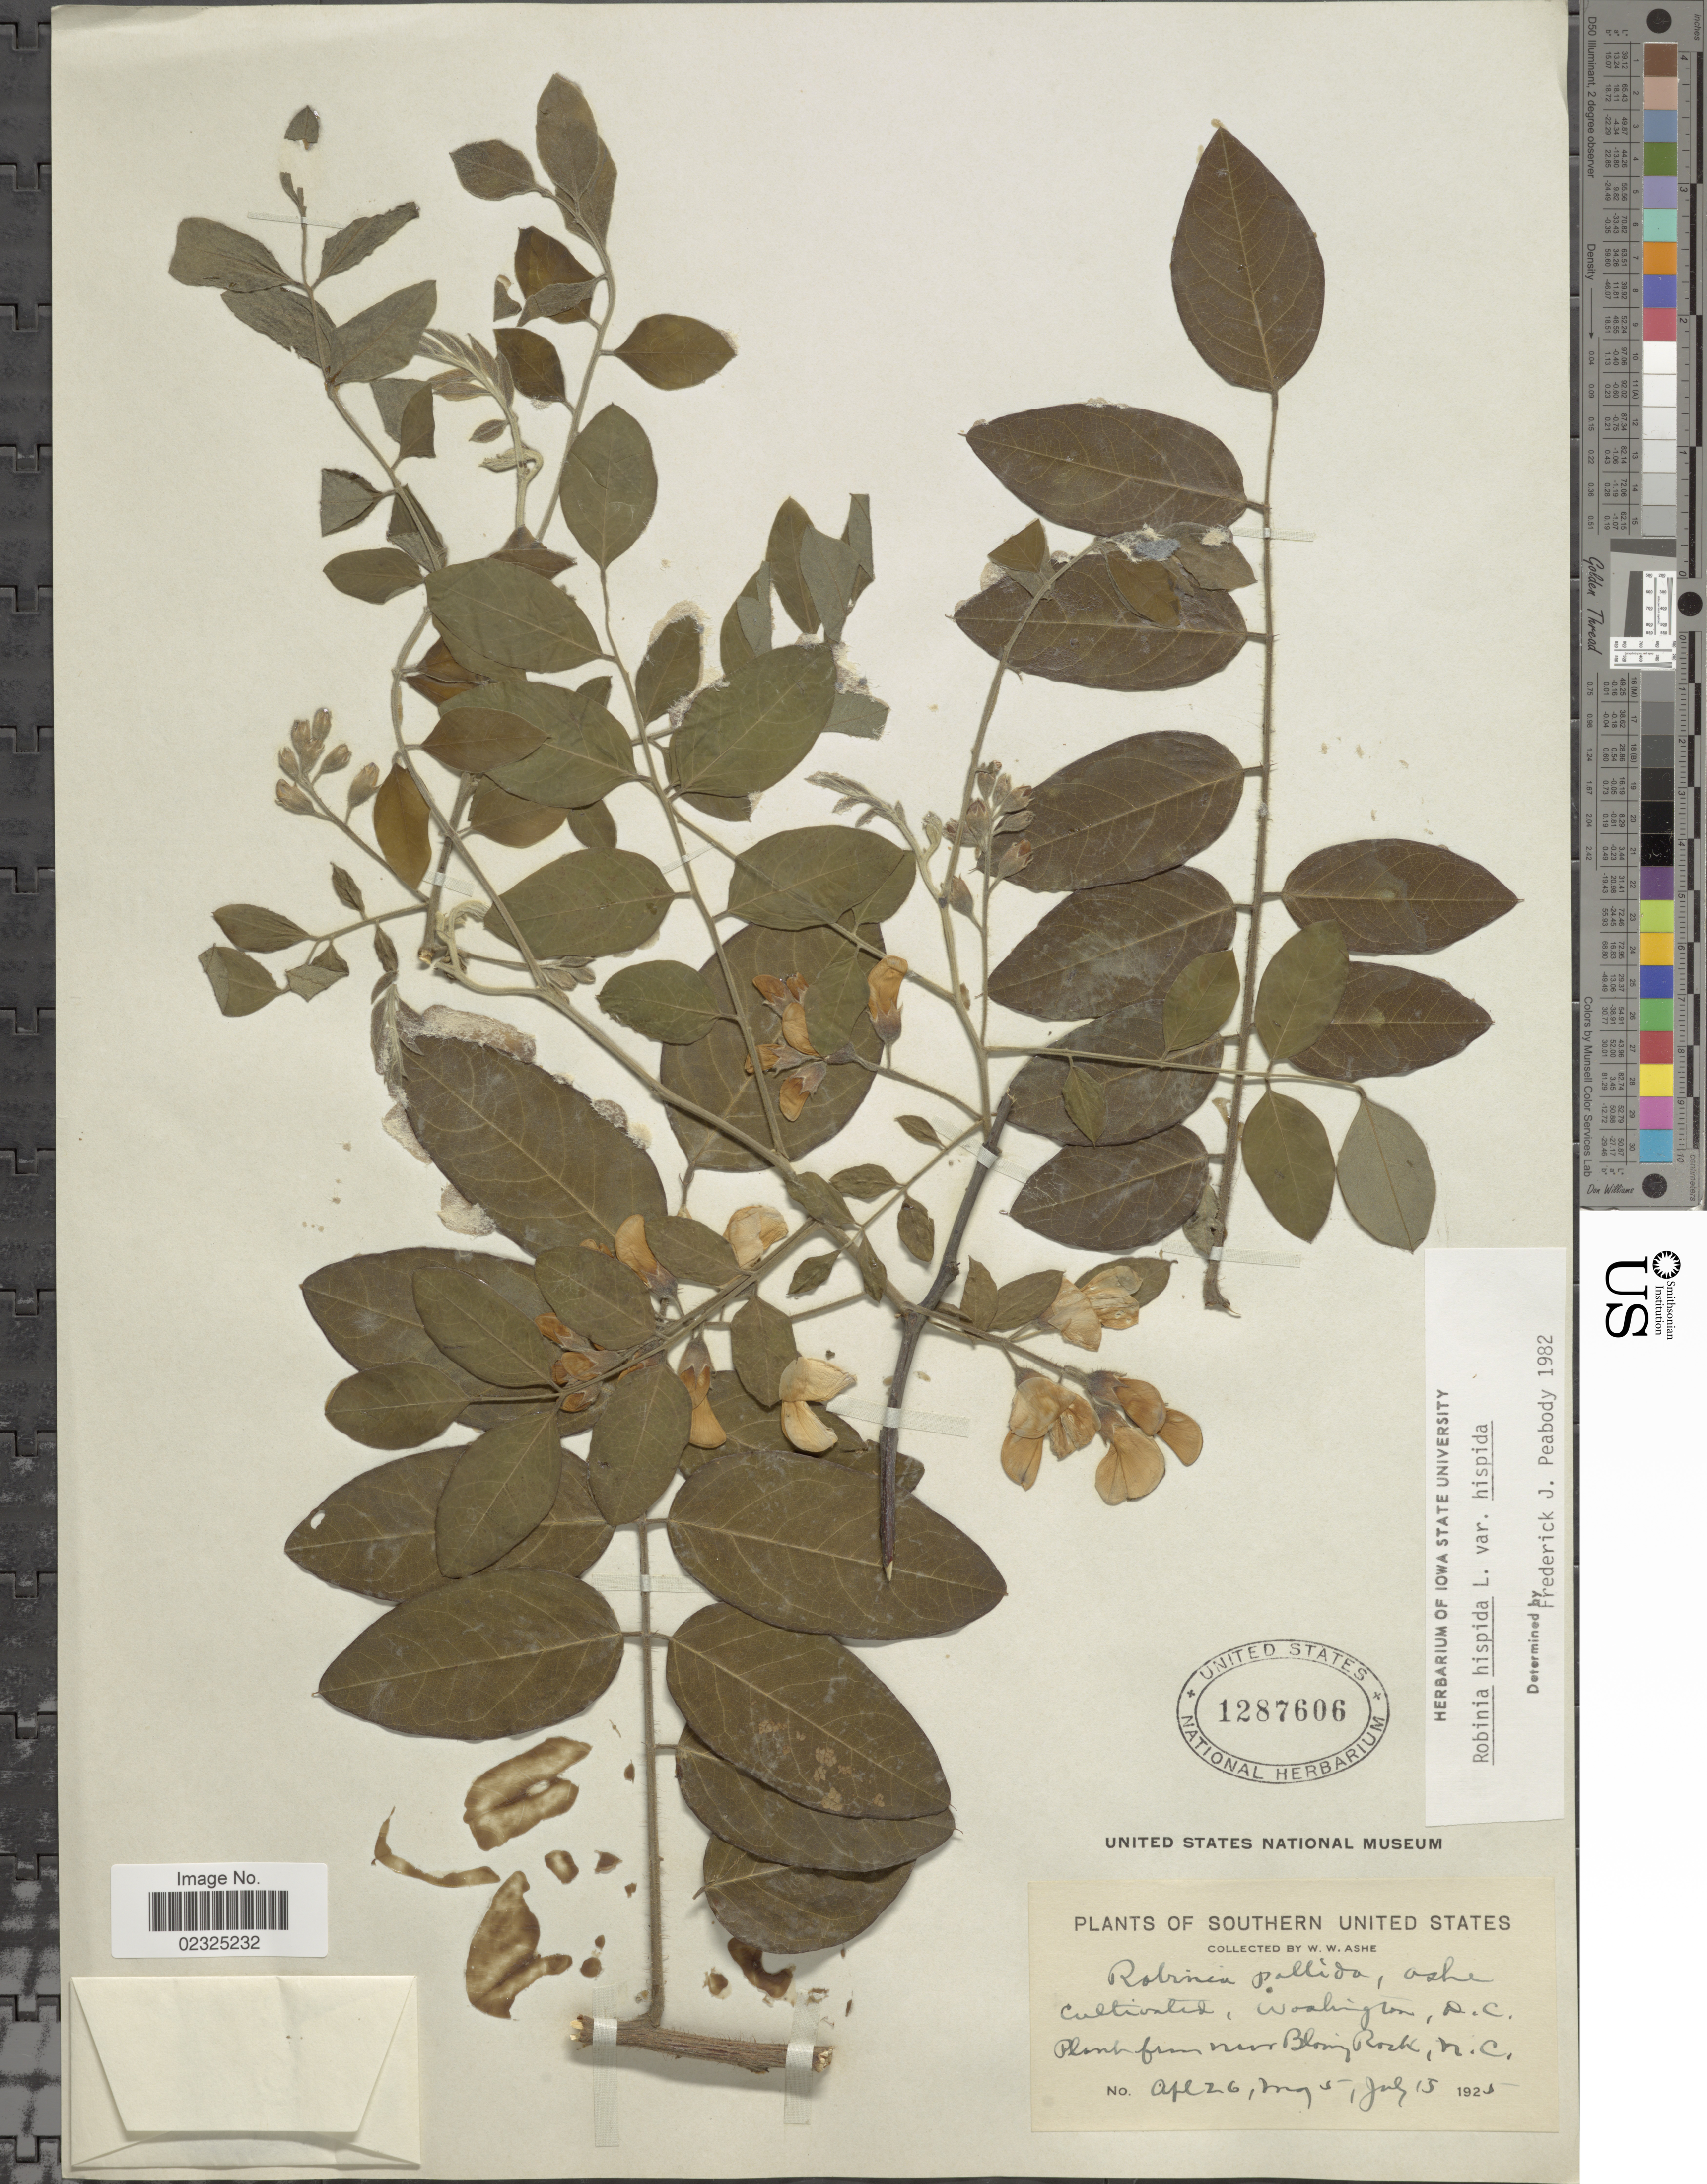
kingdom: Plantae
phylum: Tracheophyta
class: Magnoliopsida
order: Fabales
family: Fabaceae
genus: Robinia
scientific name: Robinia hispida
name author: L.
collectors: W. W. Ashe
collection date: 1925-05-05/1925-07-15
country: United States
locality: Washington D.C., plant from near Blowing Rock, N.C.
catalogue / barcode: US 1287606